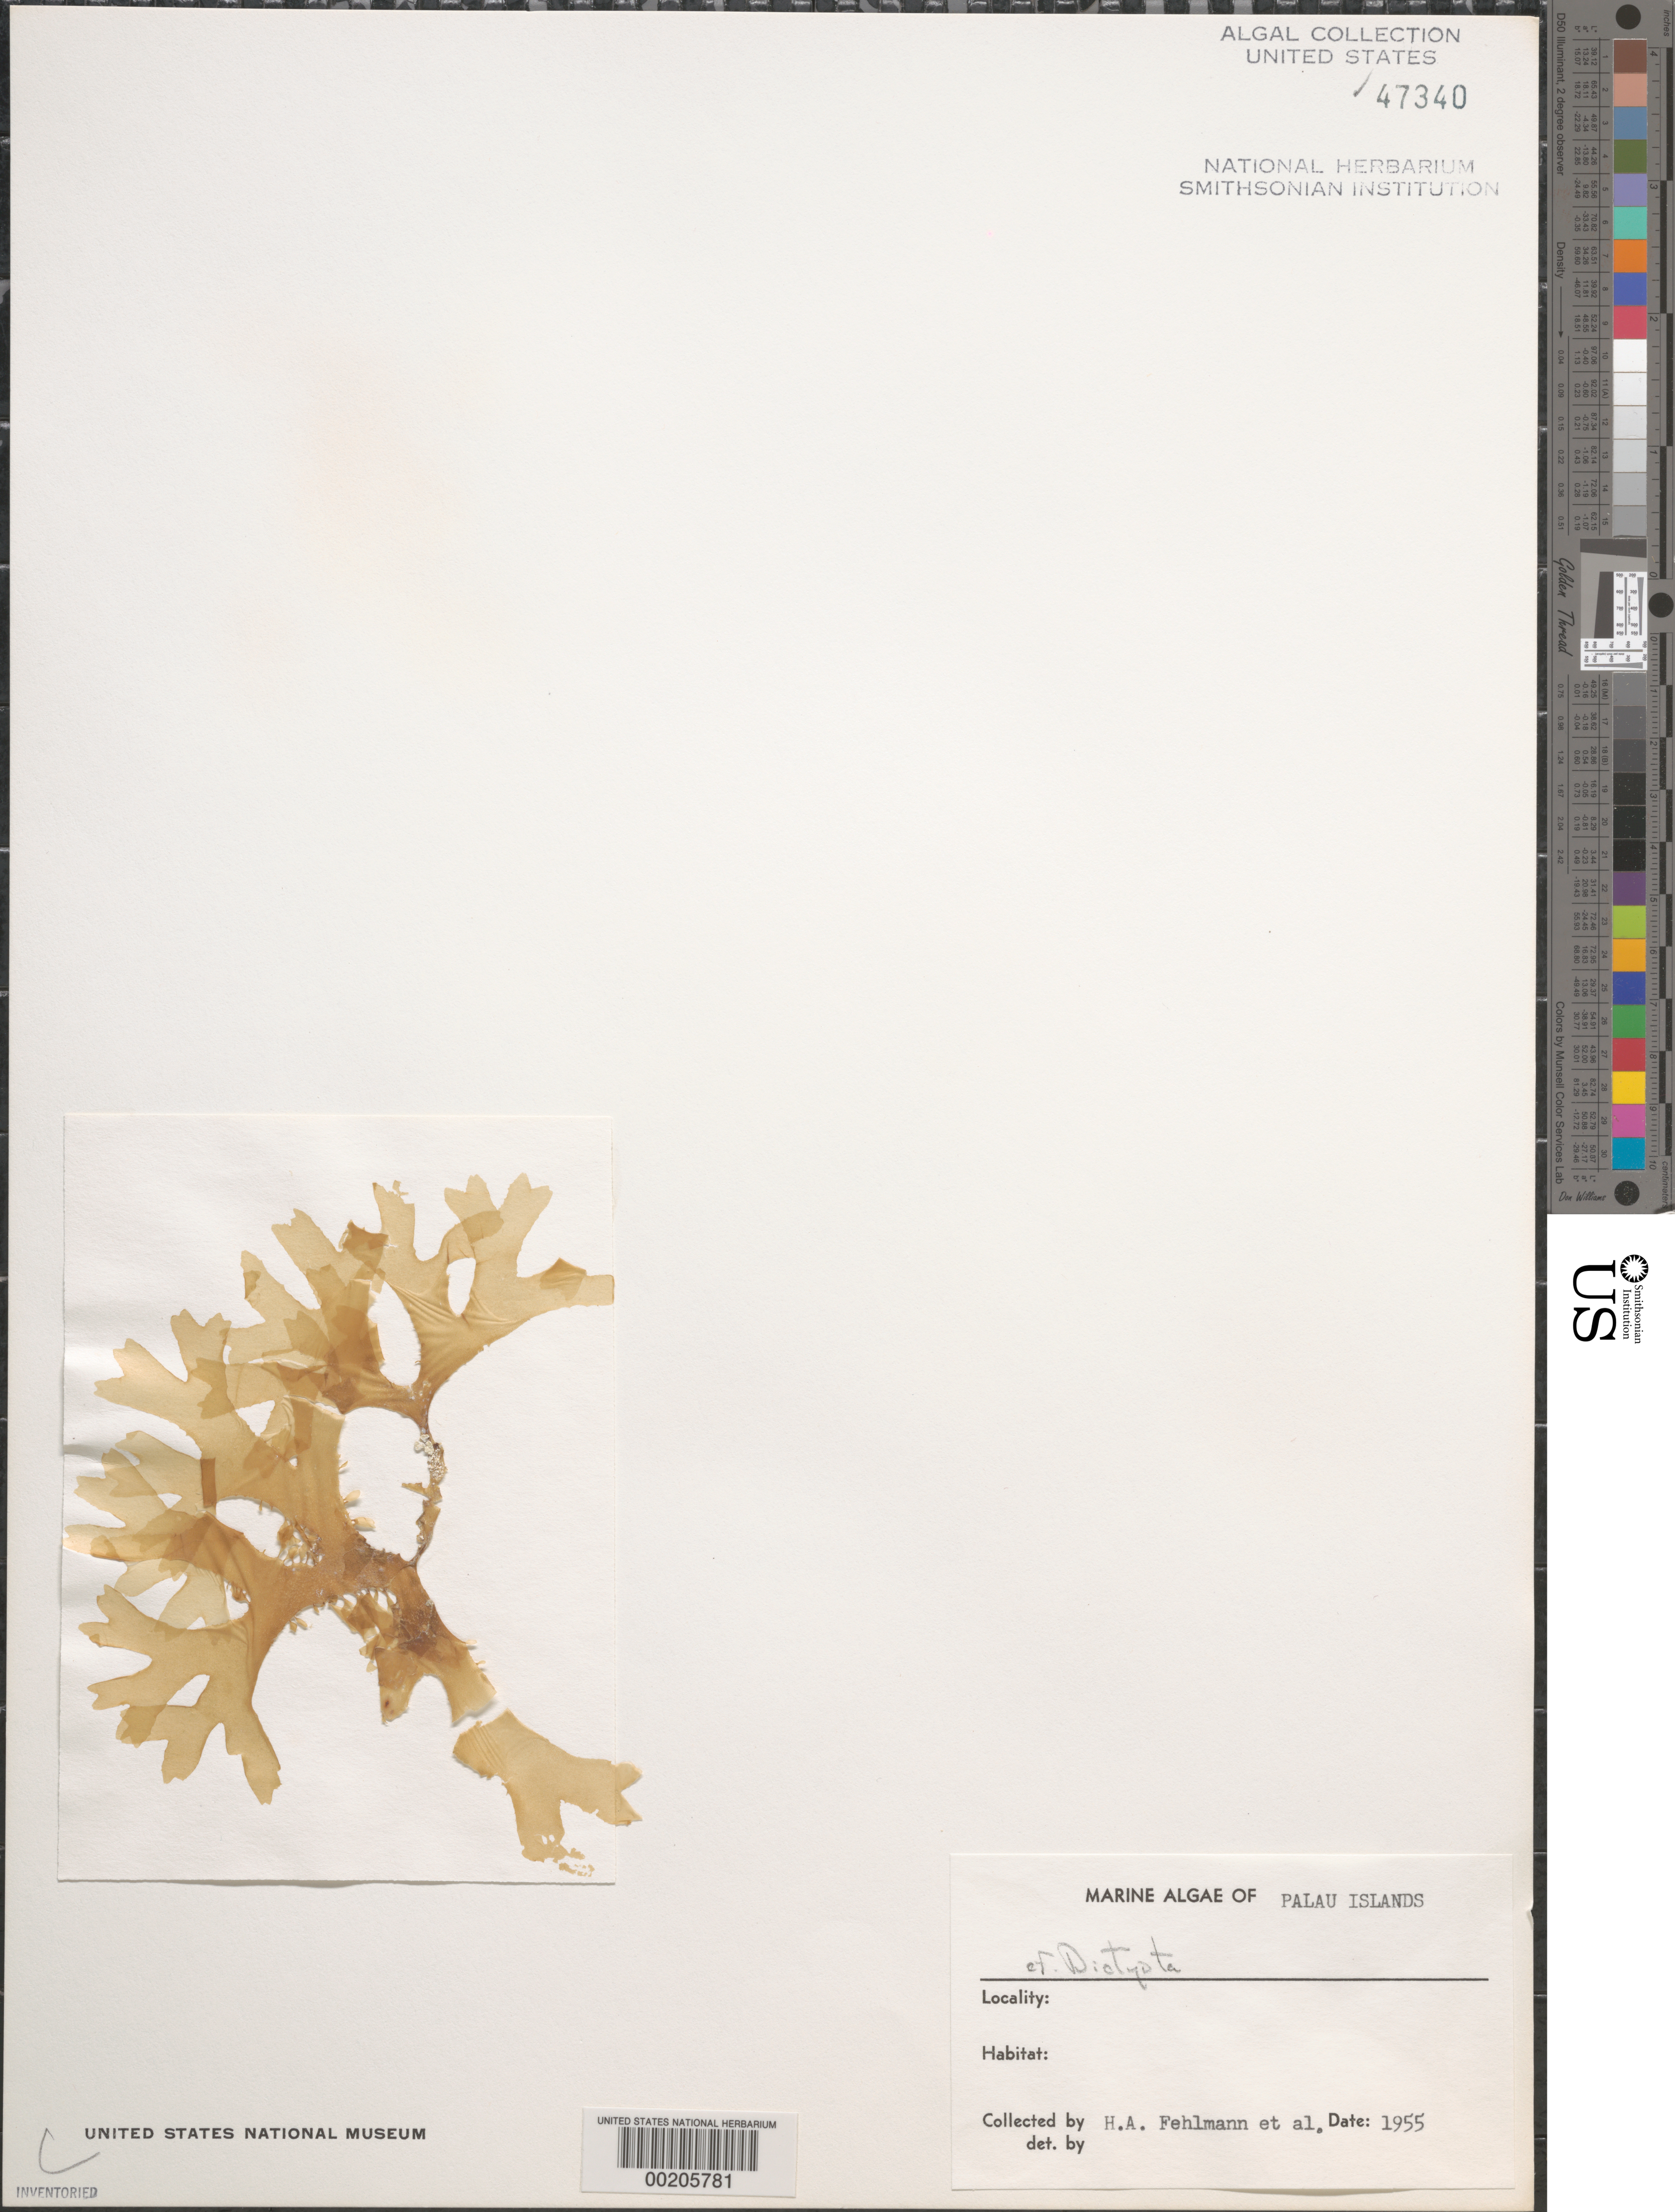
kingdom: Chromista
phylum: Ochrophyta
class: Phaeophyceae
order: Dictyotales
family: Dictyotaceae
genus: Dictyota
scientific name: Dictyota sp.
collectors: H. Fehlmann et al.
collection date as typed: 1955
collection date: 1955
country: Palau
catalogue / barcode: US 47340